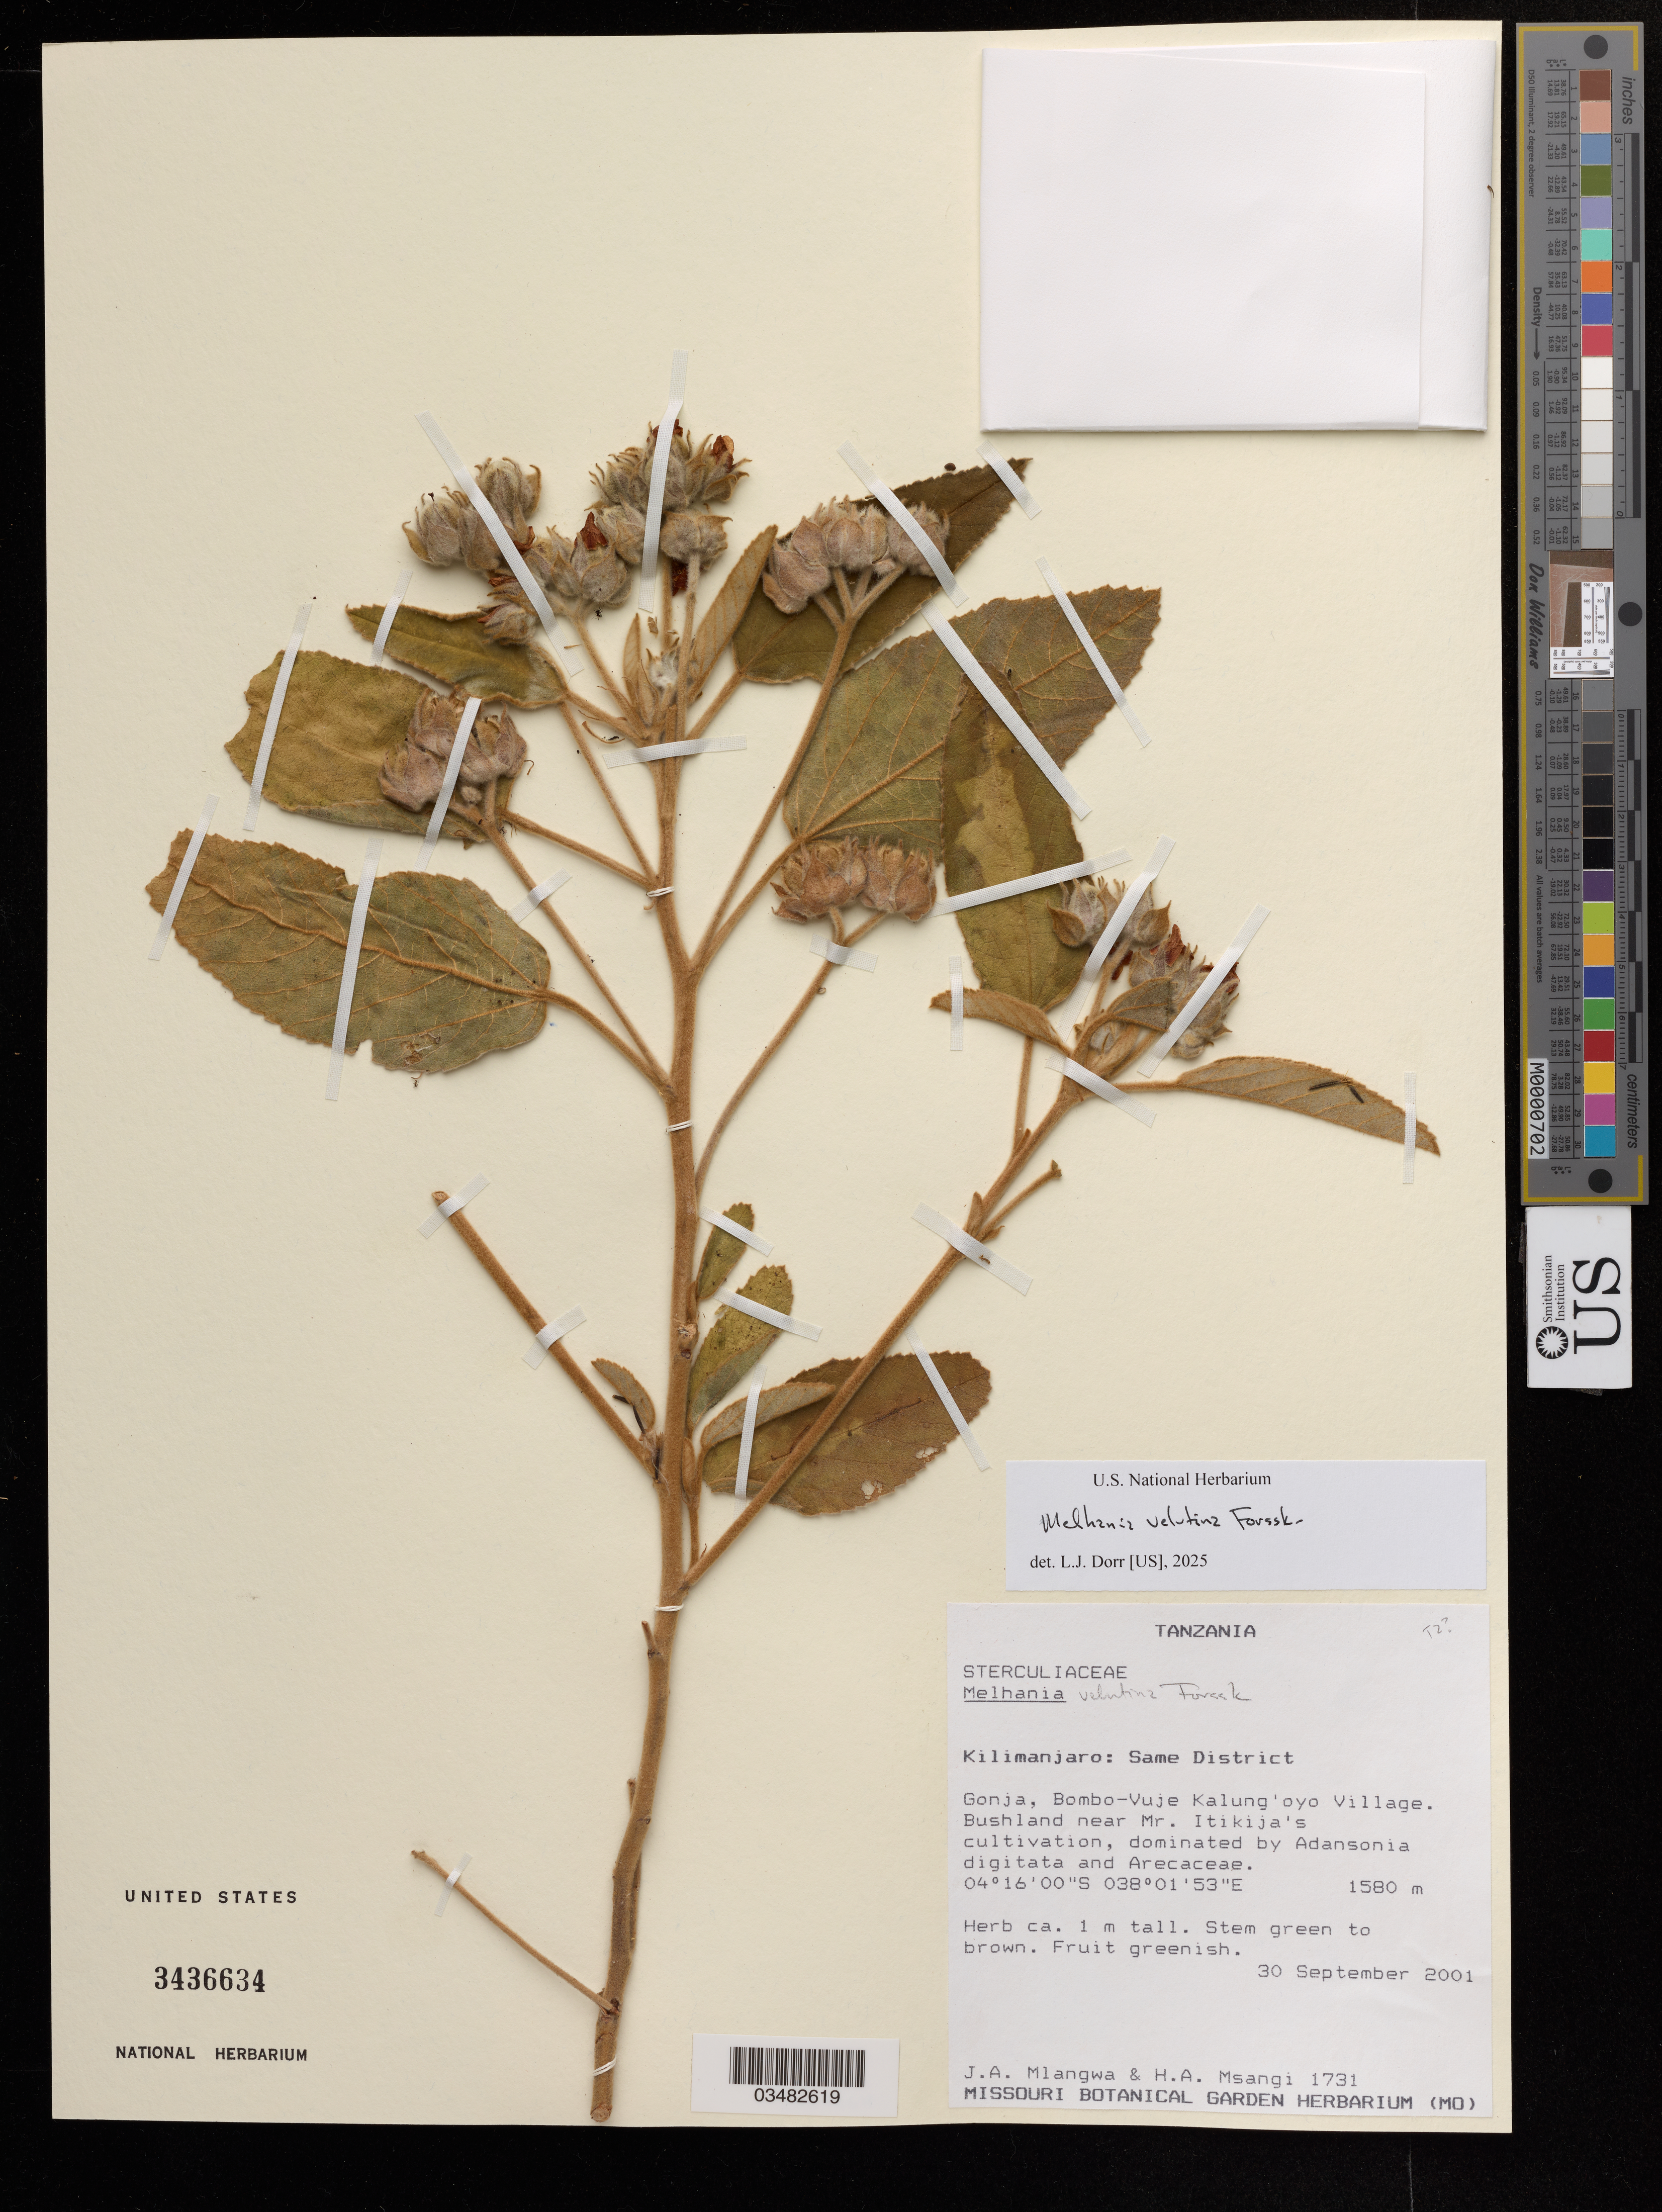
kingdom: Plantae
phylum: Tracheophyta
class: Magnoliopsida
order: Malvales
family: Malvaceae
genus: Melhania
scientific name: Melhania velutina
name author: Forssk.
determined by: Dorr, L. J., (BOT), Smithsonian Institution - National Museum of Natural History (UNITED STATES)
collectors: J. Mlangwa & H. Msangi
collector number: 1731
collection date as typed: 30 Sep 2001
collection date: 2001-09-30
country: Tanzania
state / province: Kilimanjaro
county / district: Kilimanjaro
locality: Gonja, Bombo-Vuje Kalung'oyo Village. Bushland near Mr. Itikija's cultivation.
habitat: bushland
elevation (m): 1580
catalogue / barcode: US 3436634